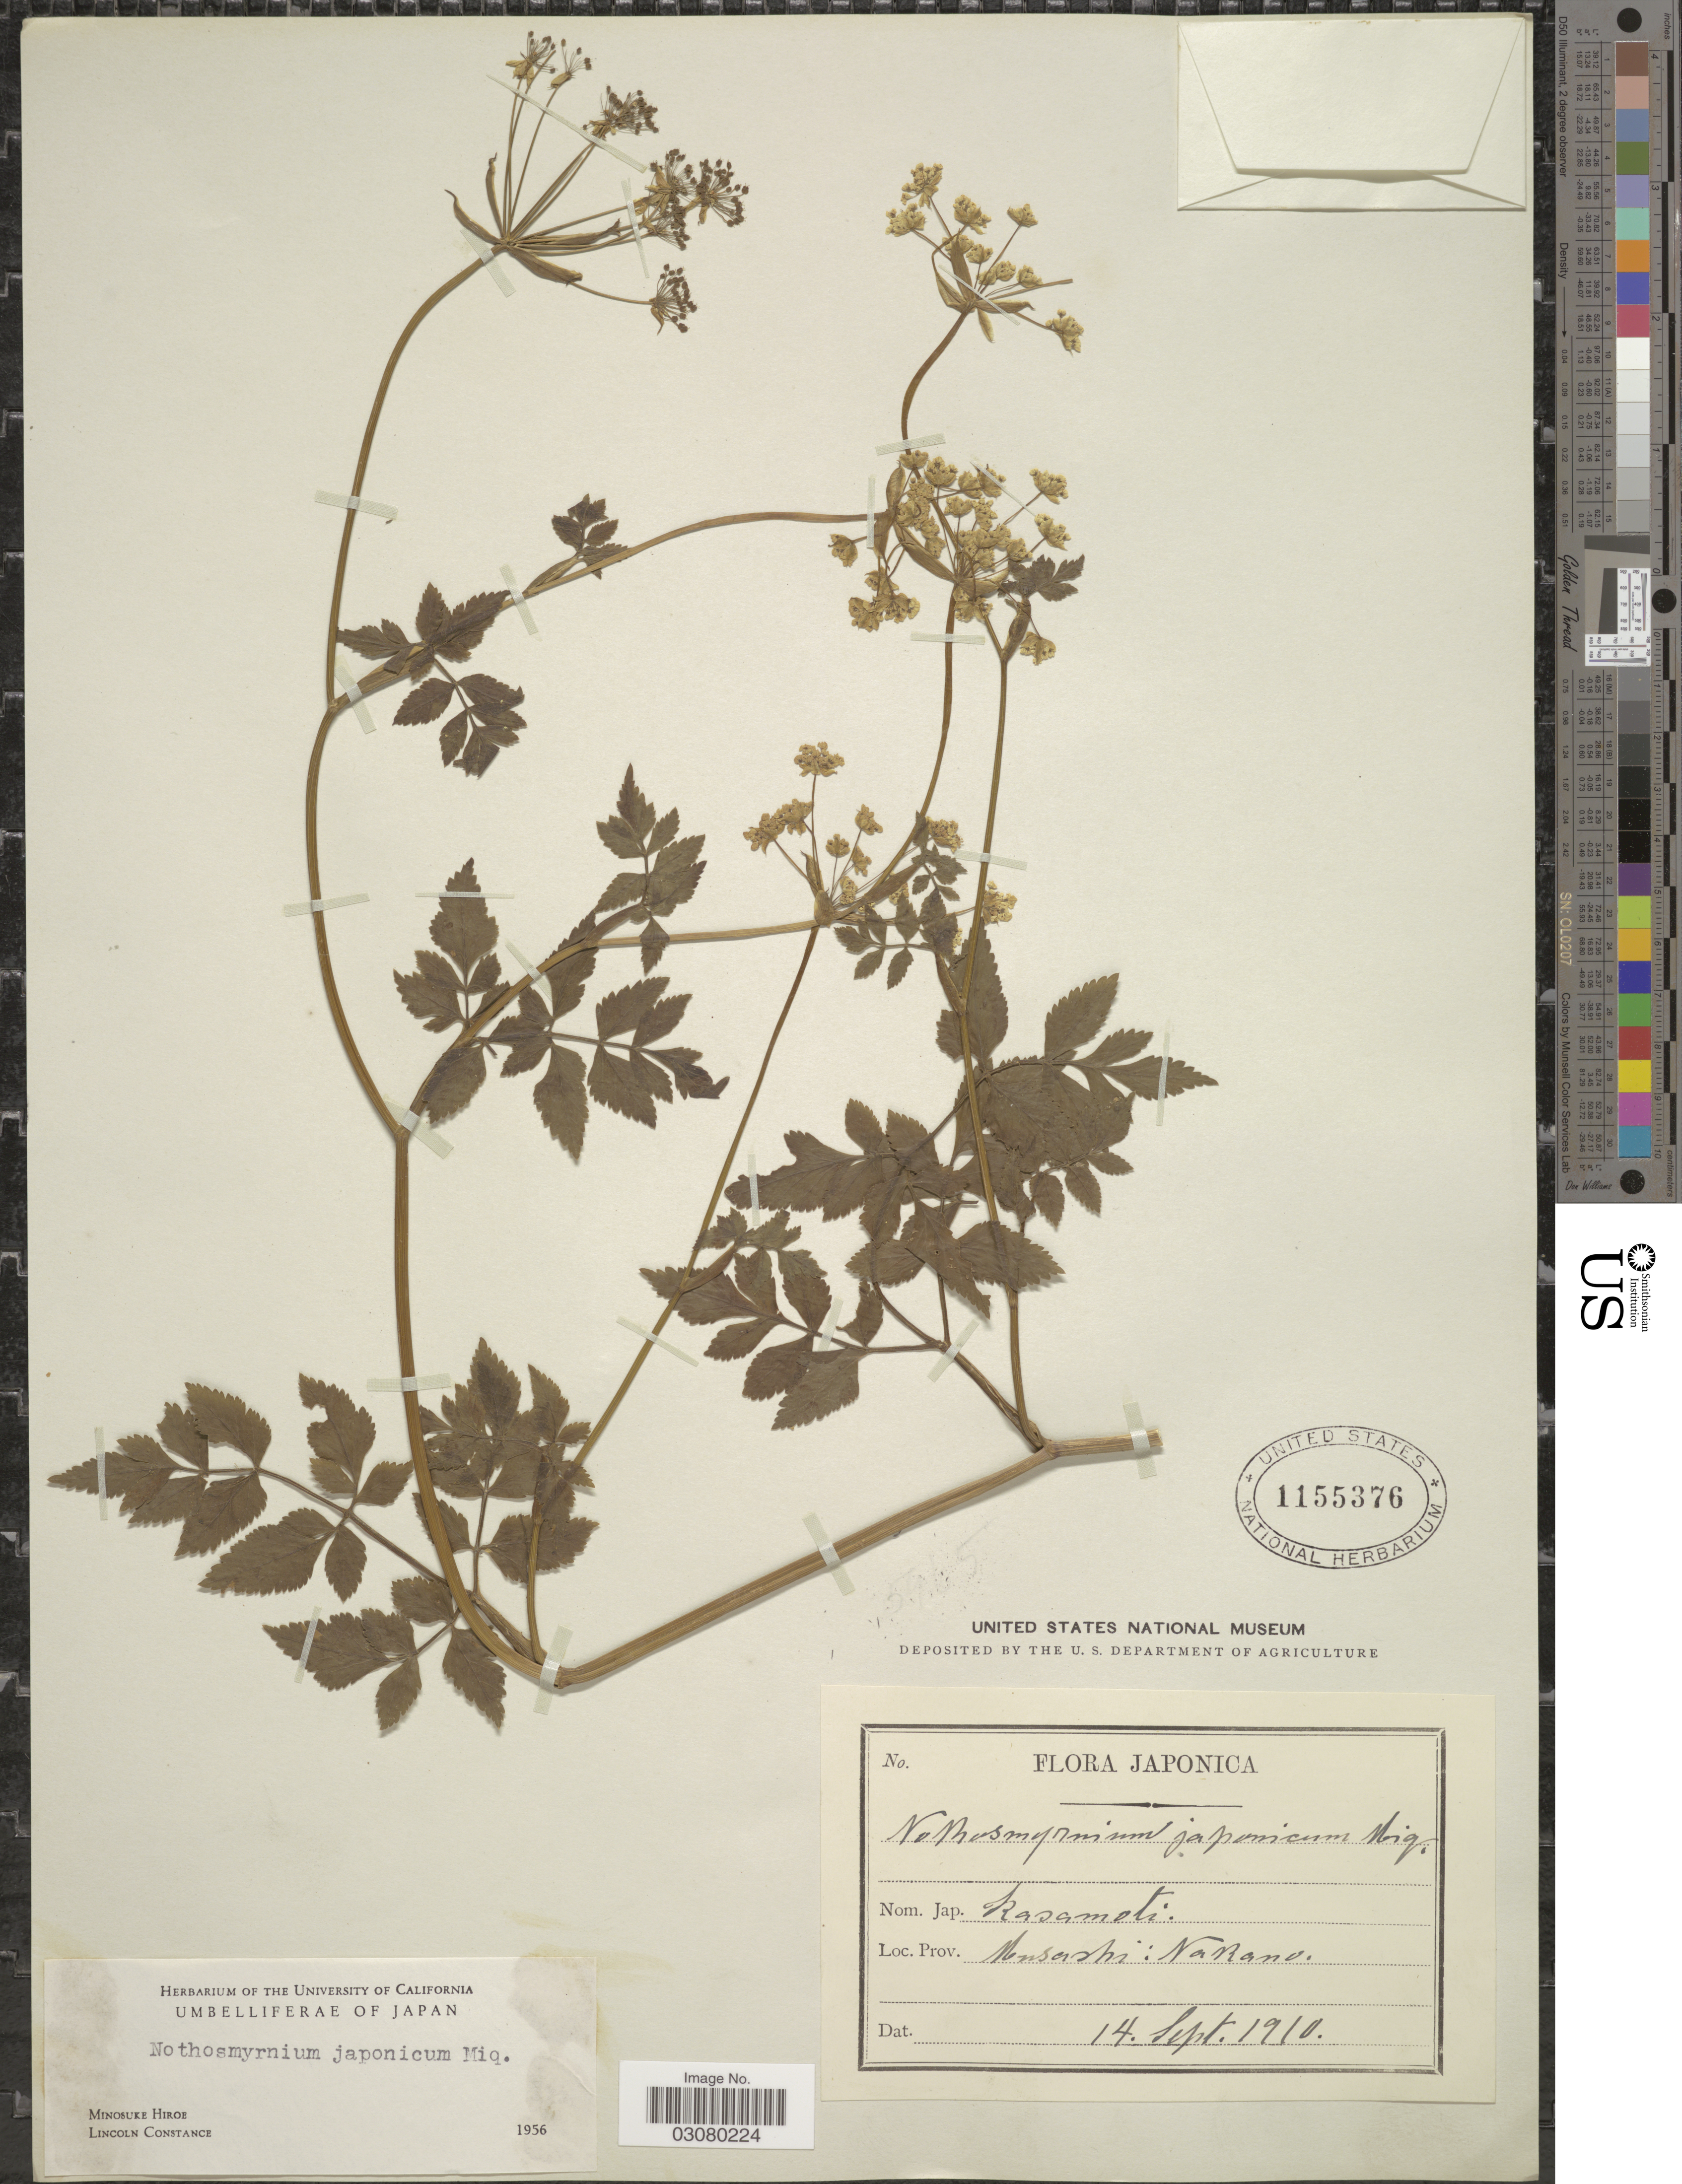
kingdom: Plantae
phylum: Tracheophyta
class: Magnoliopsida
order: Apiales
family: Apiaceae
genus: Nothosmyrnium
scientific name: Nothosmyrnium japonicum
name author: Miq.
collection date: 1910-09-14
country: Japan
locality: Musashi: Nakano.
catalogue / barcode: US 1155376